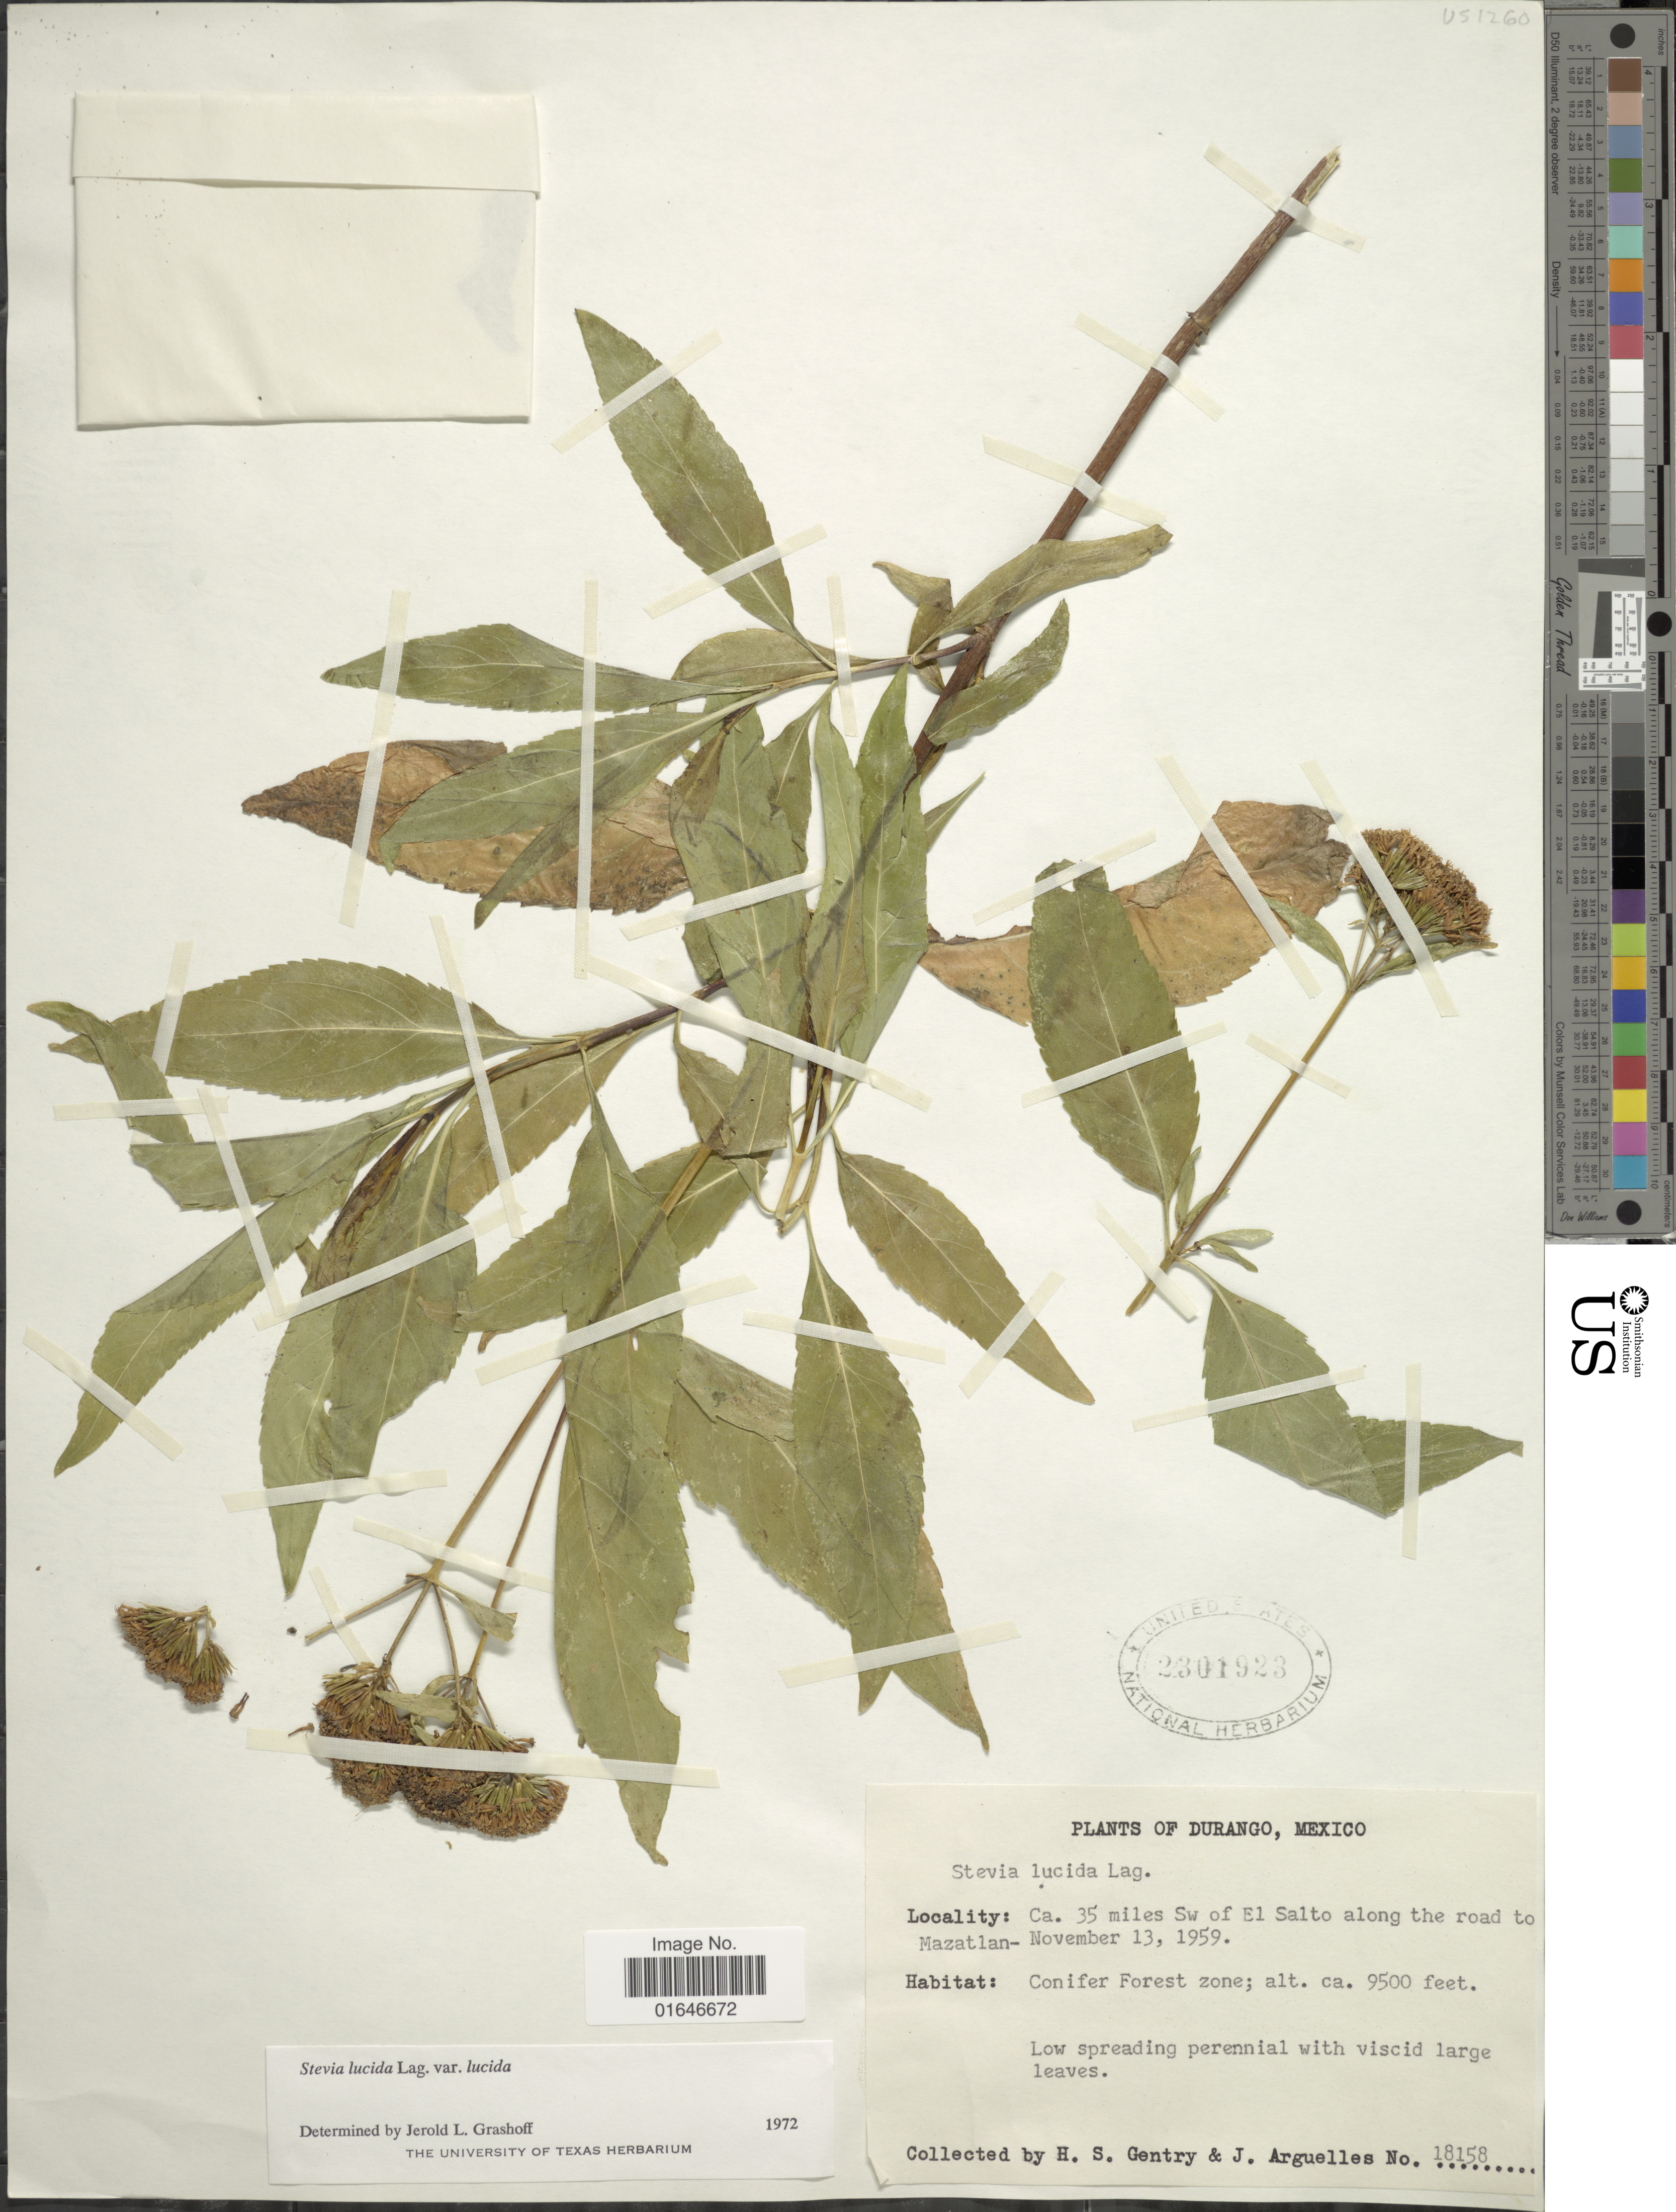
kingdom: Plantae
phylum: Tracheophyta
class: Magnoliopsida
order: Asterales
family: Asteraceae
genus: Stevia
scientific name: Stevia lucida var. lucida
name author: Lag.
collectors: H. S. Gentry & J. Arguelles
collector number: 18158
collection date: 1959-11-13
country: Mexico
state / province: Durango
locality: Ca 35 miles SW of El Salto along the road to Mazatlan.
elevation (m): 2896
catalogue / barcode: US 2301923